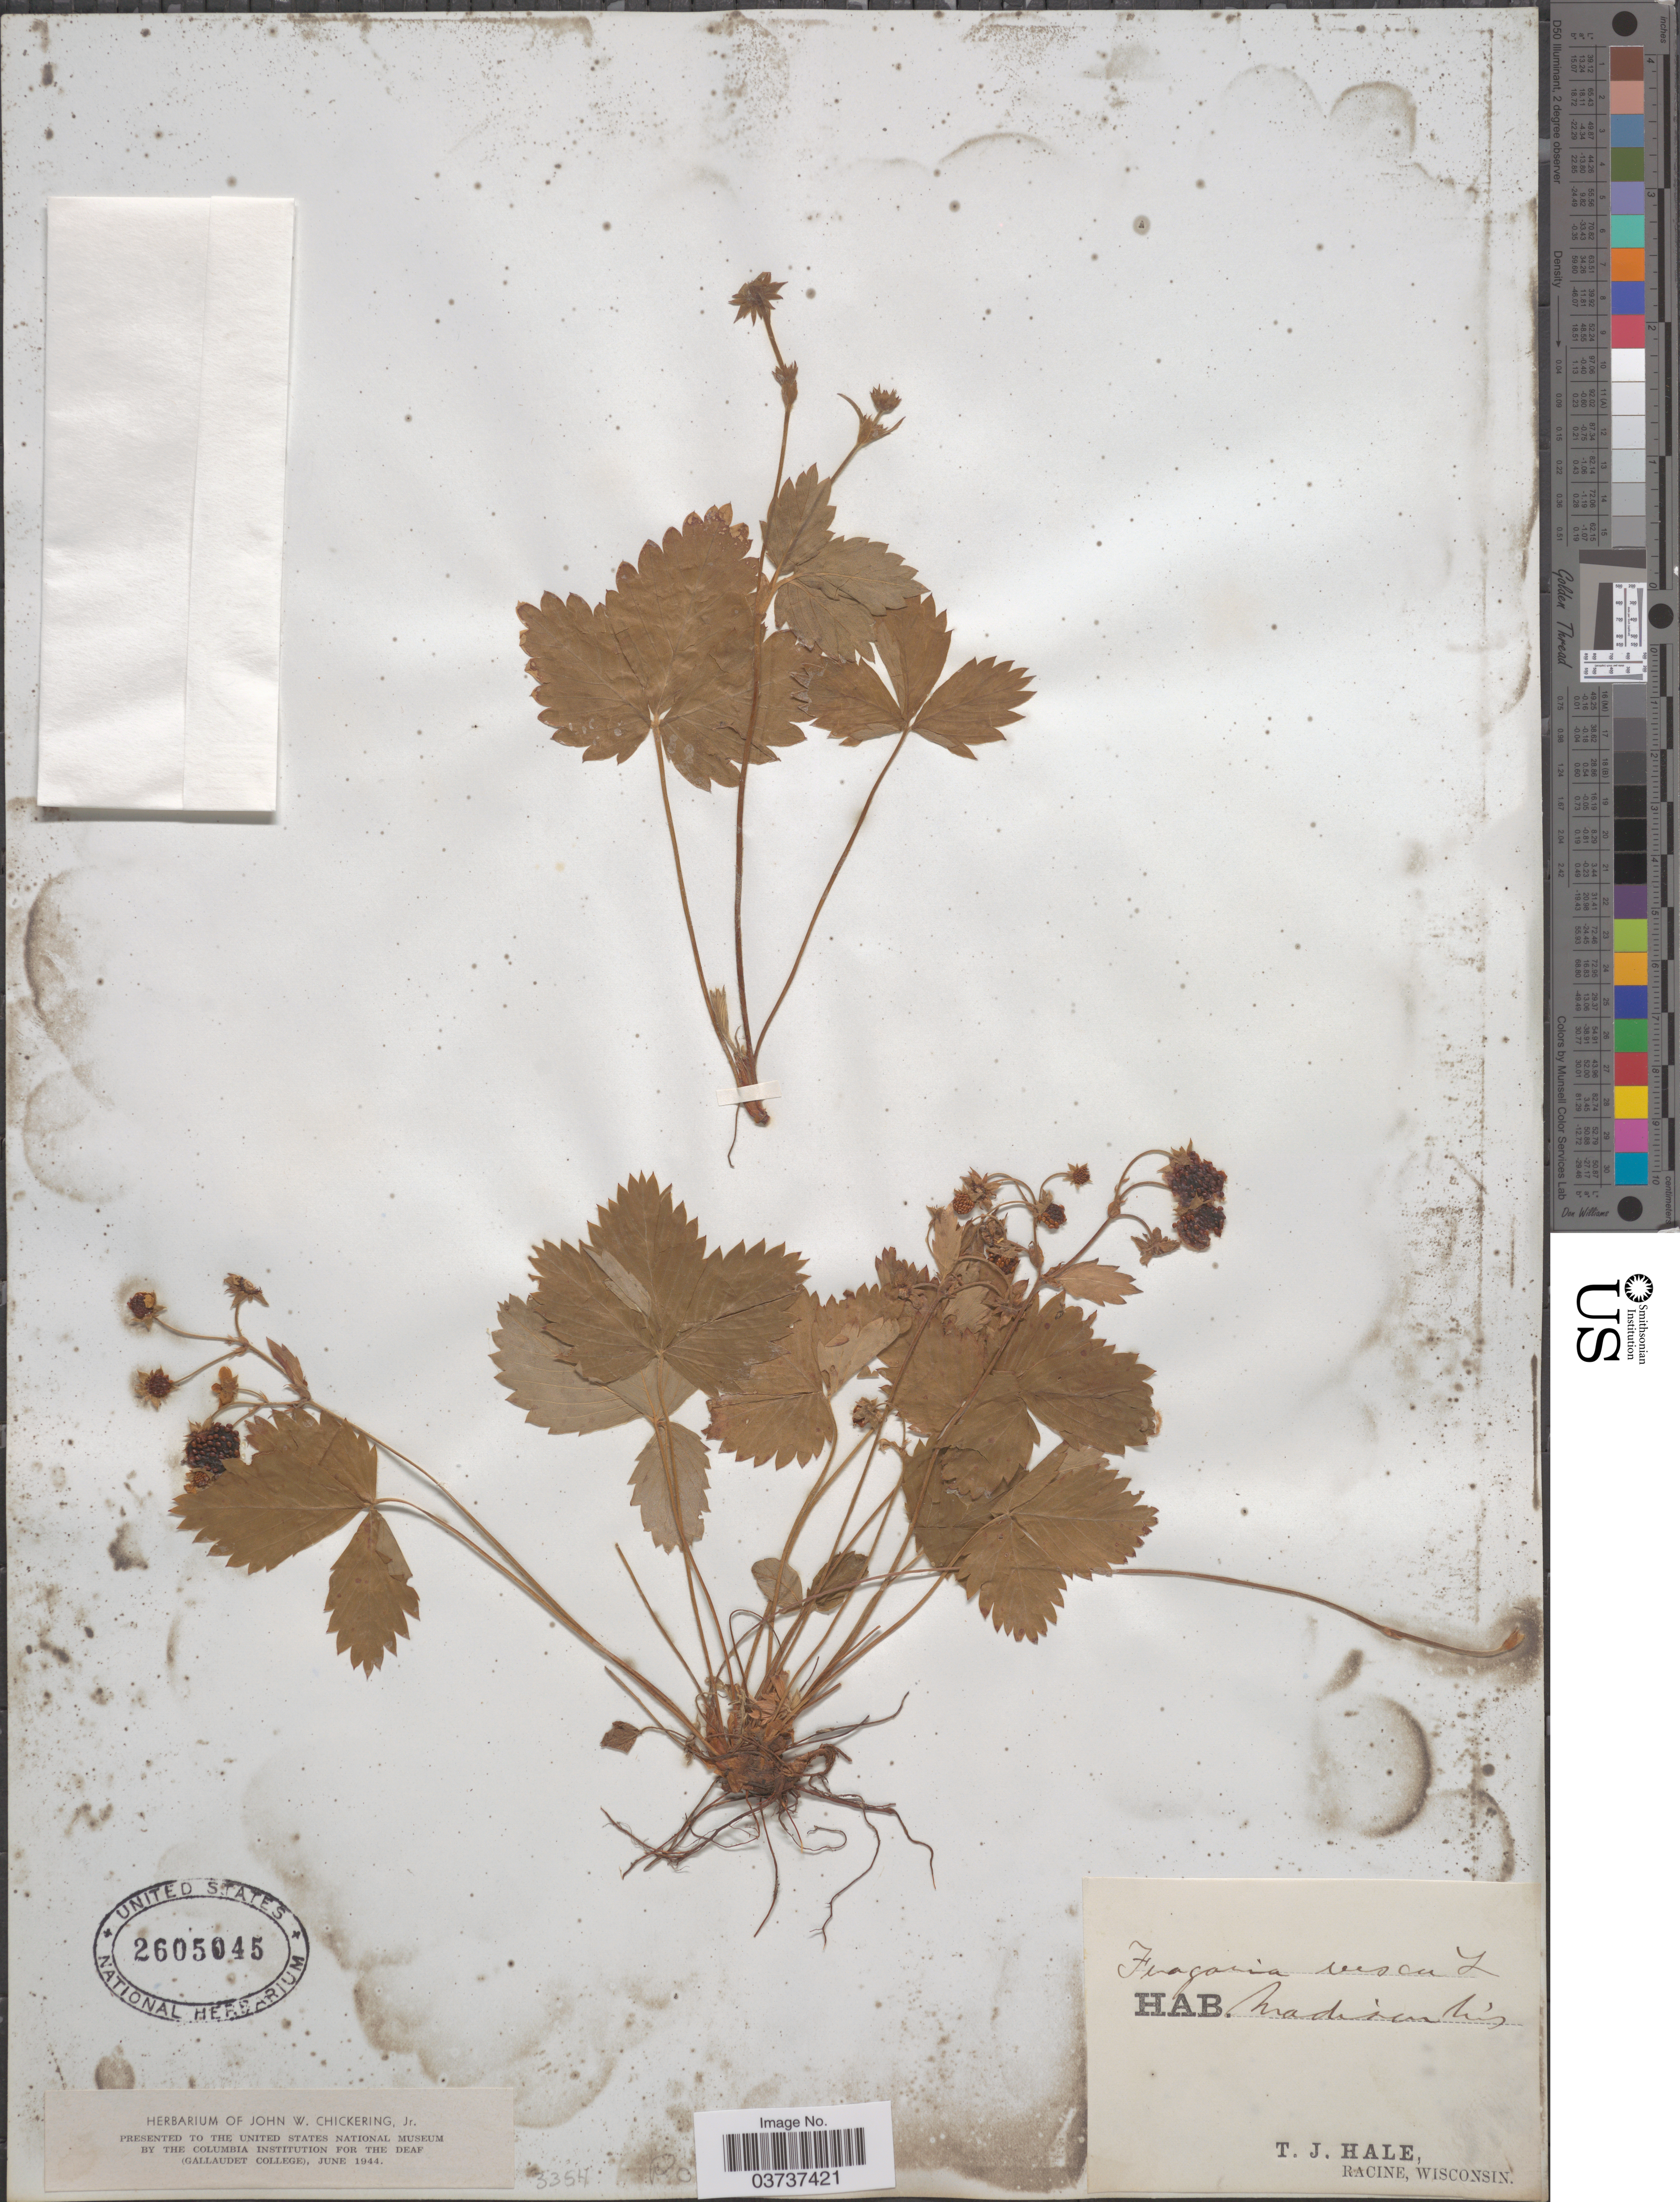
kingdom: Plantae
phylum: Tracheophyta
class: Magnoliopsida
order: Rosales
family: Rosaceae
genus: Fragaria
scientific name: Fragaria vesca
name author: L.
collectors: T. Hale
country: United States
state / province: Wisconsin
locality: Madison.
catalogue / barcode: US 2605045